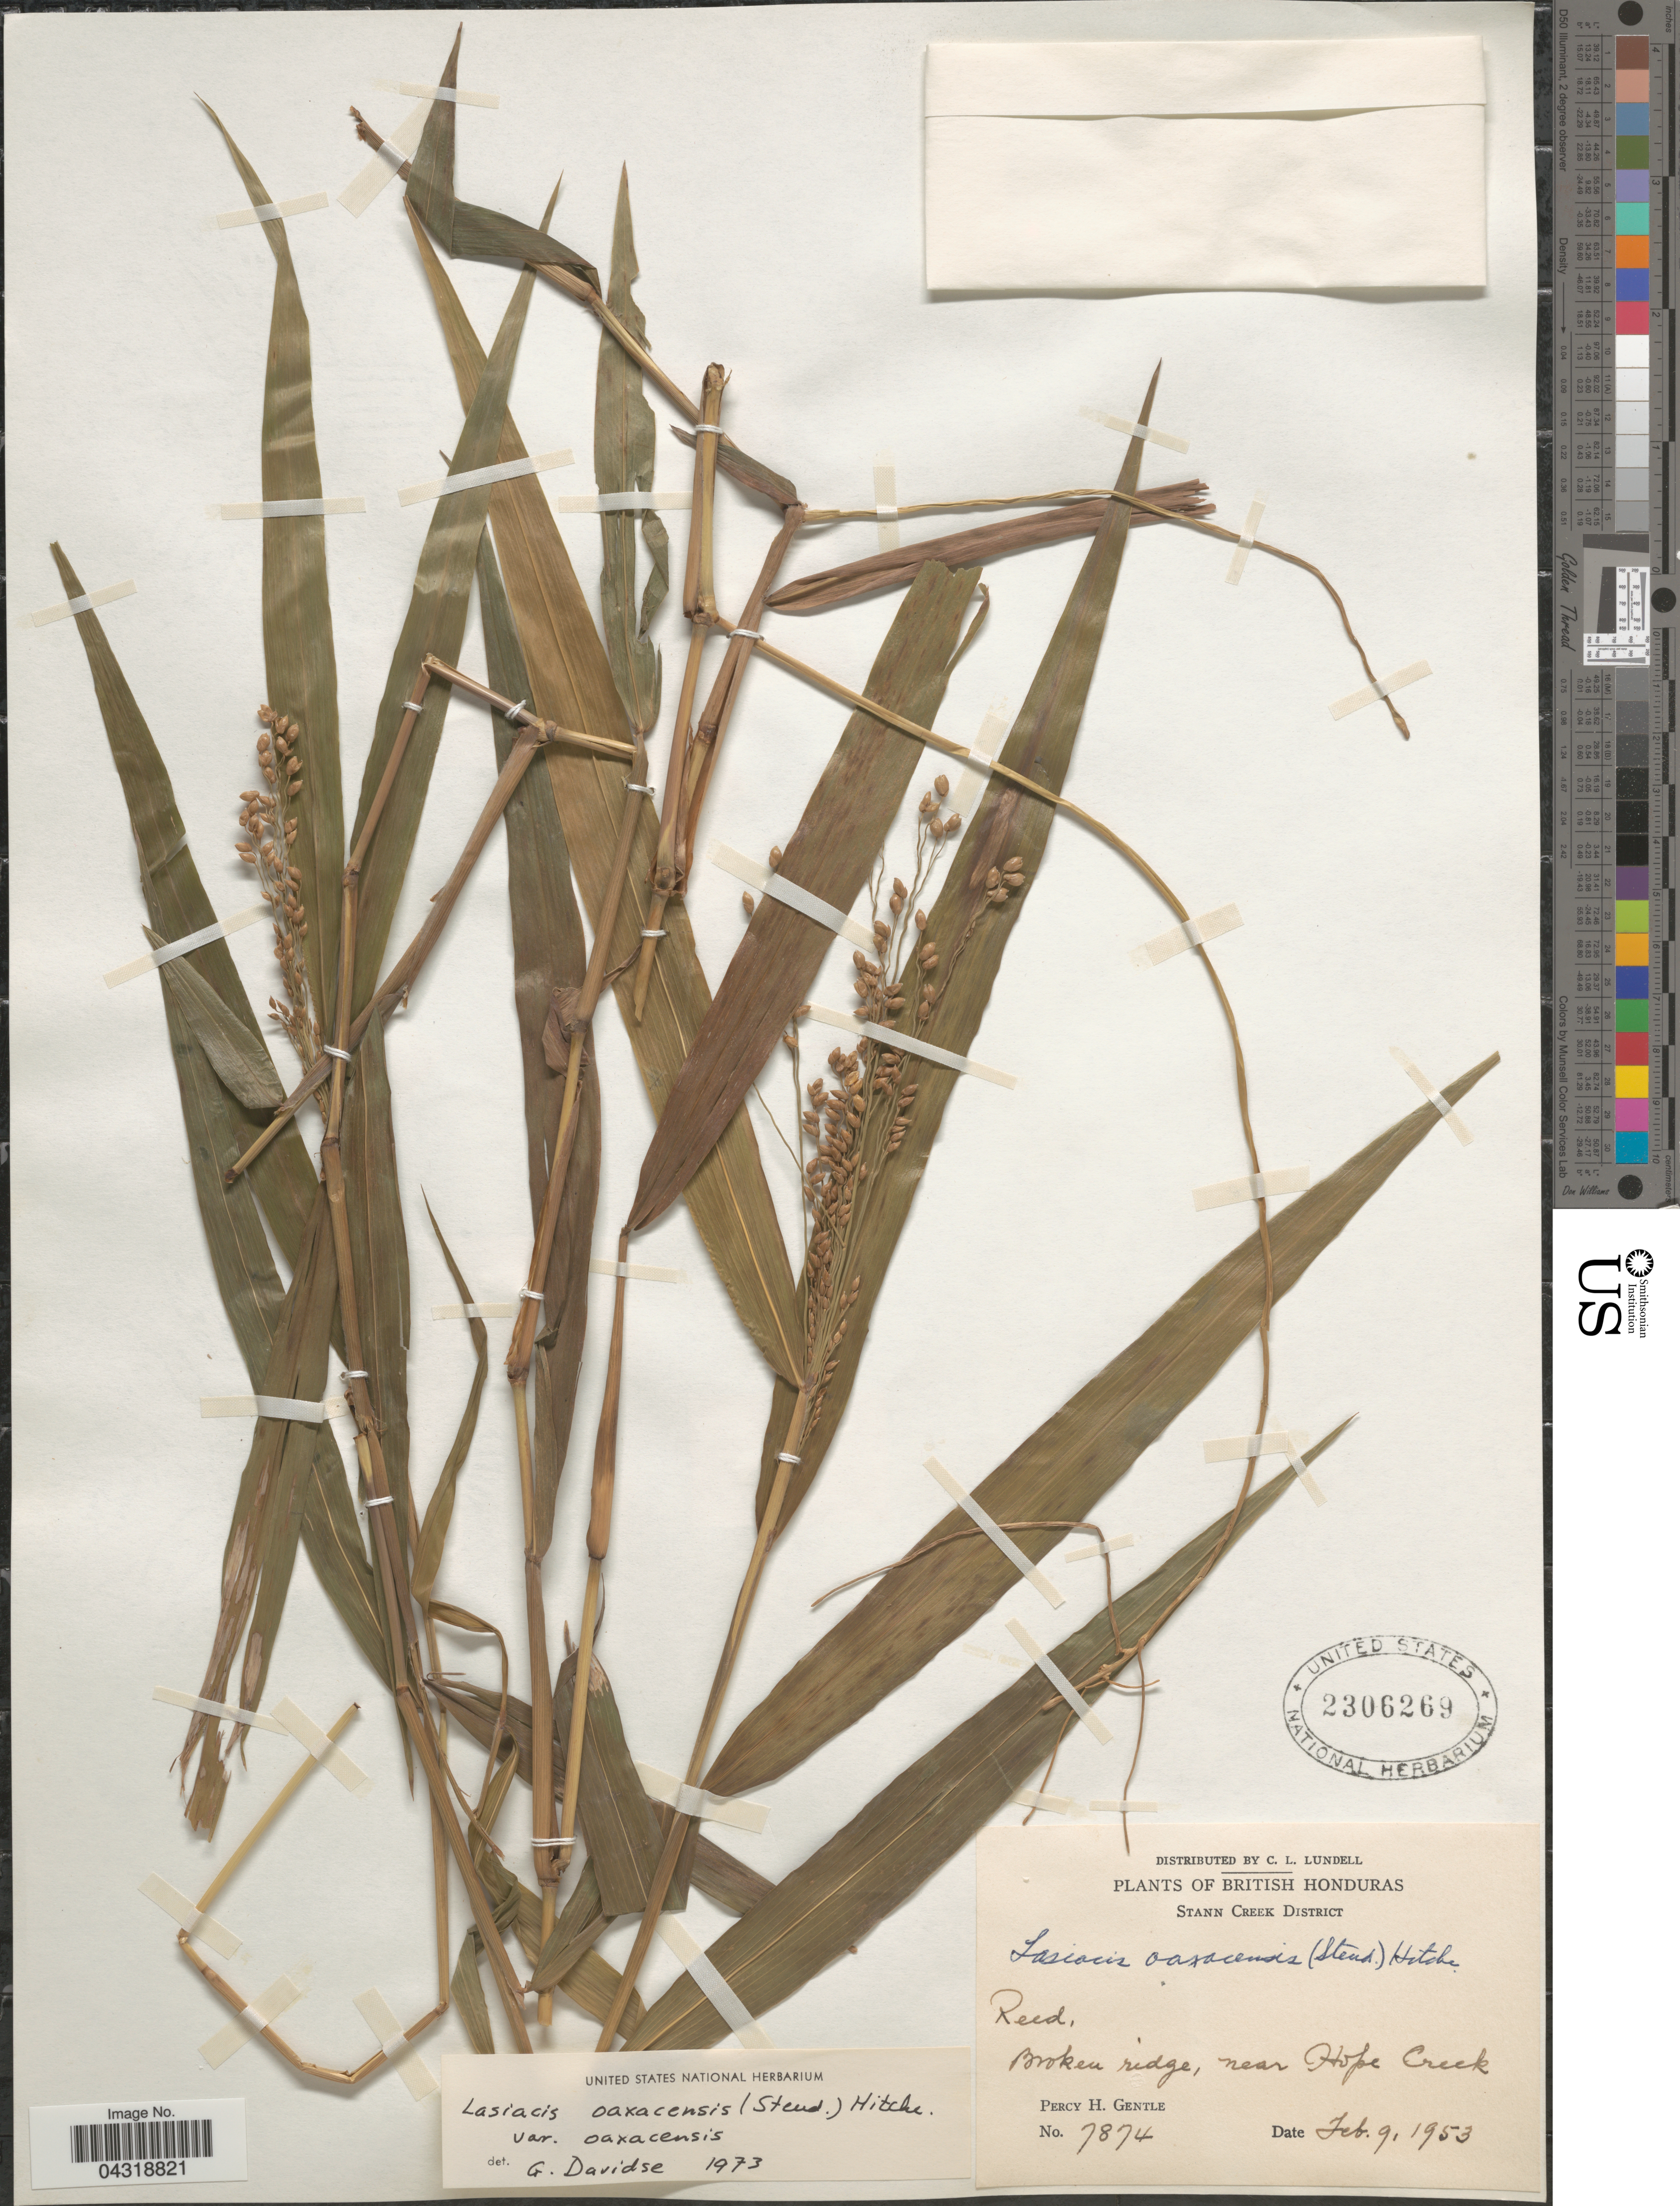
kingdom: Plantae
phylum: Tracheophyta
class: Liliopsida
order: Poales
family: Poaceae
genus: Lasiacis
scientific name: Lasiacis oaxacensis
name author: (Steud.) Hitchc.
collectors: P. H. Gentle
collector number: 7874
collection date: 1953-02-09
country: Belize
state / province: Stann Creek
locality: British Honduras. Stann Creek District. Broken ridge, near Hope Creek.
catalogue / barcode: US 2306269